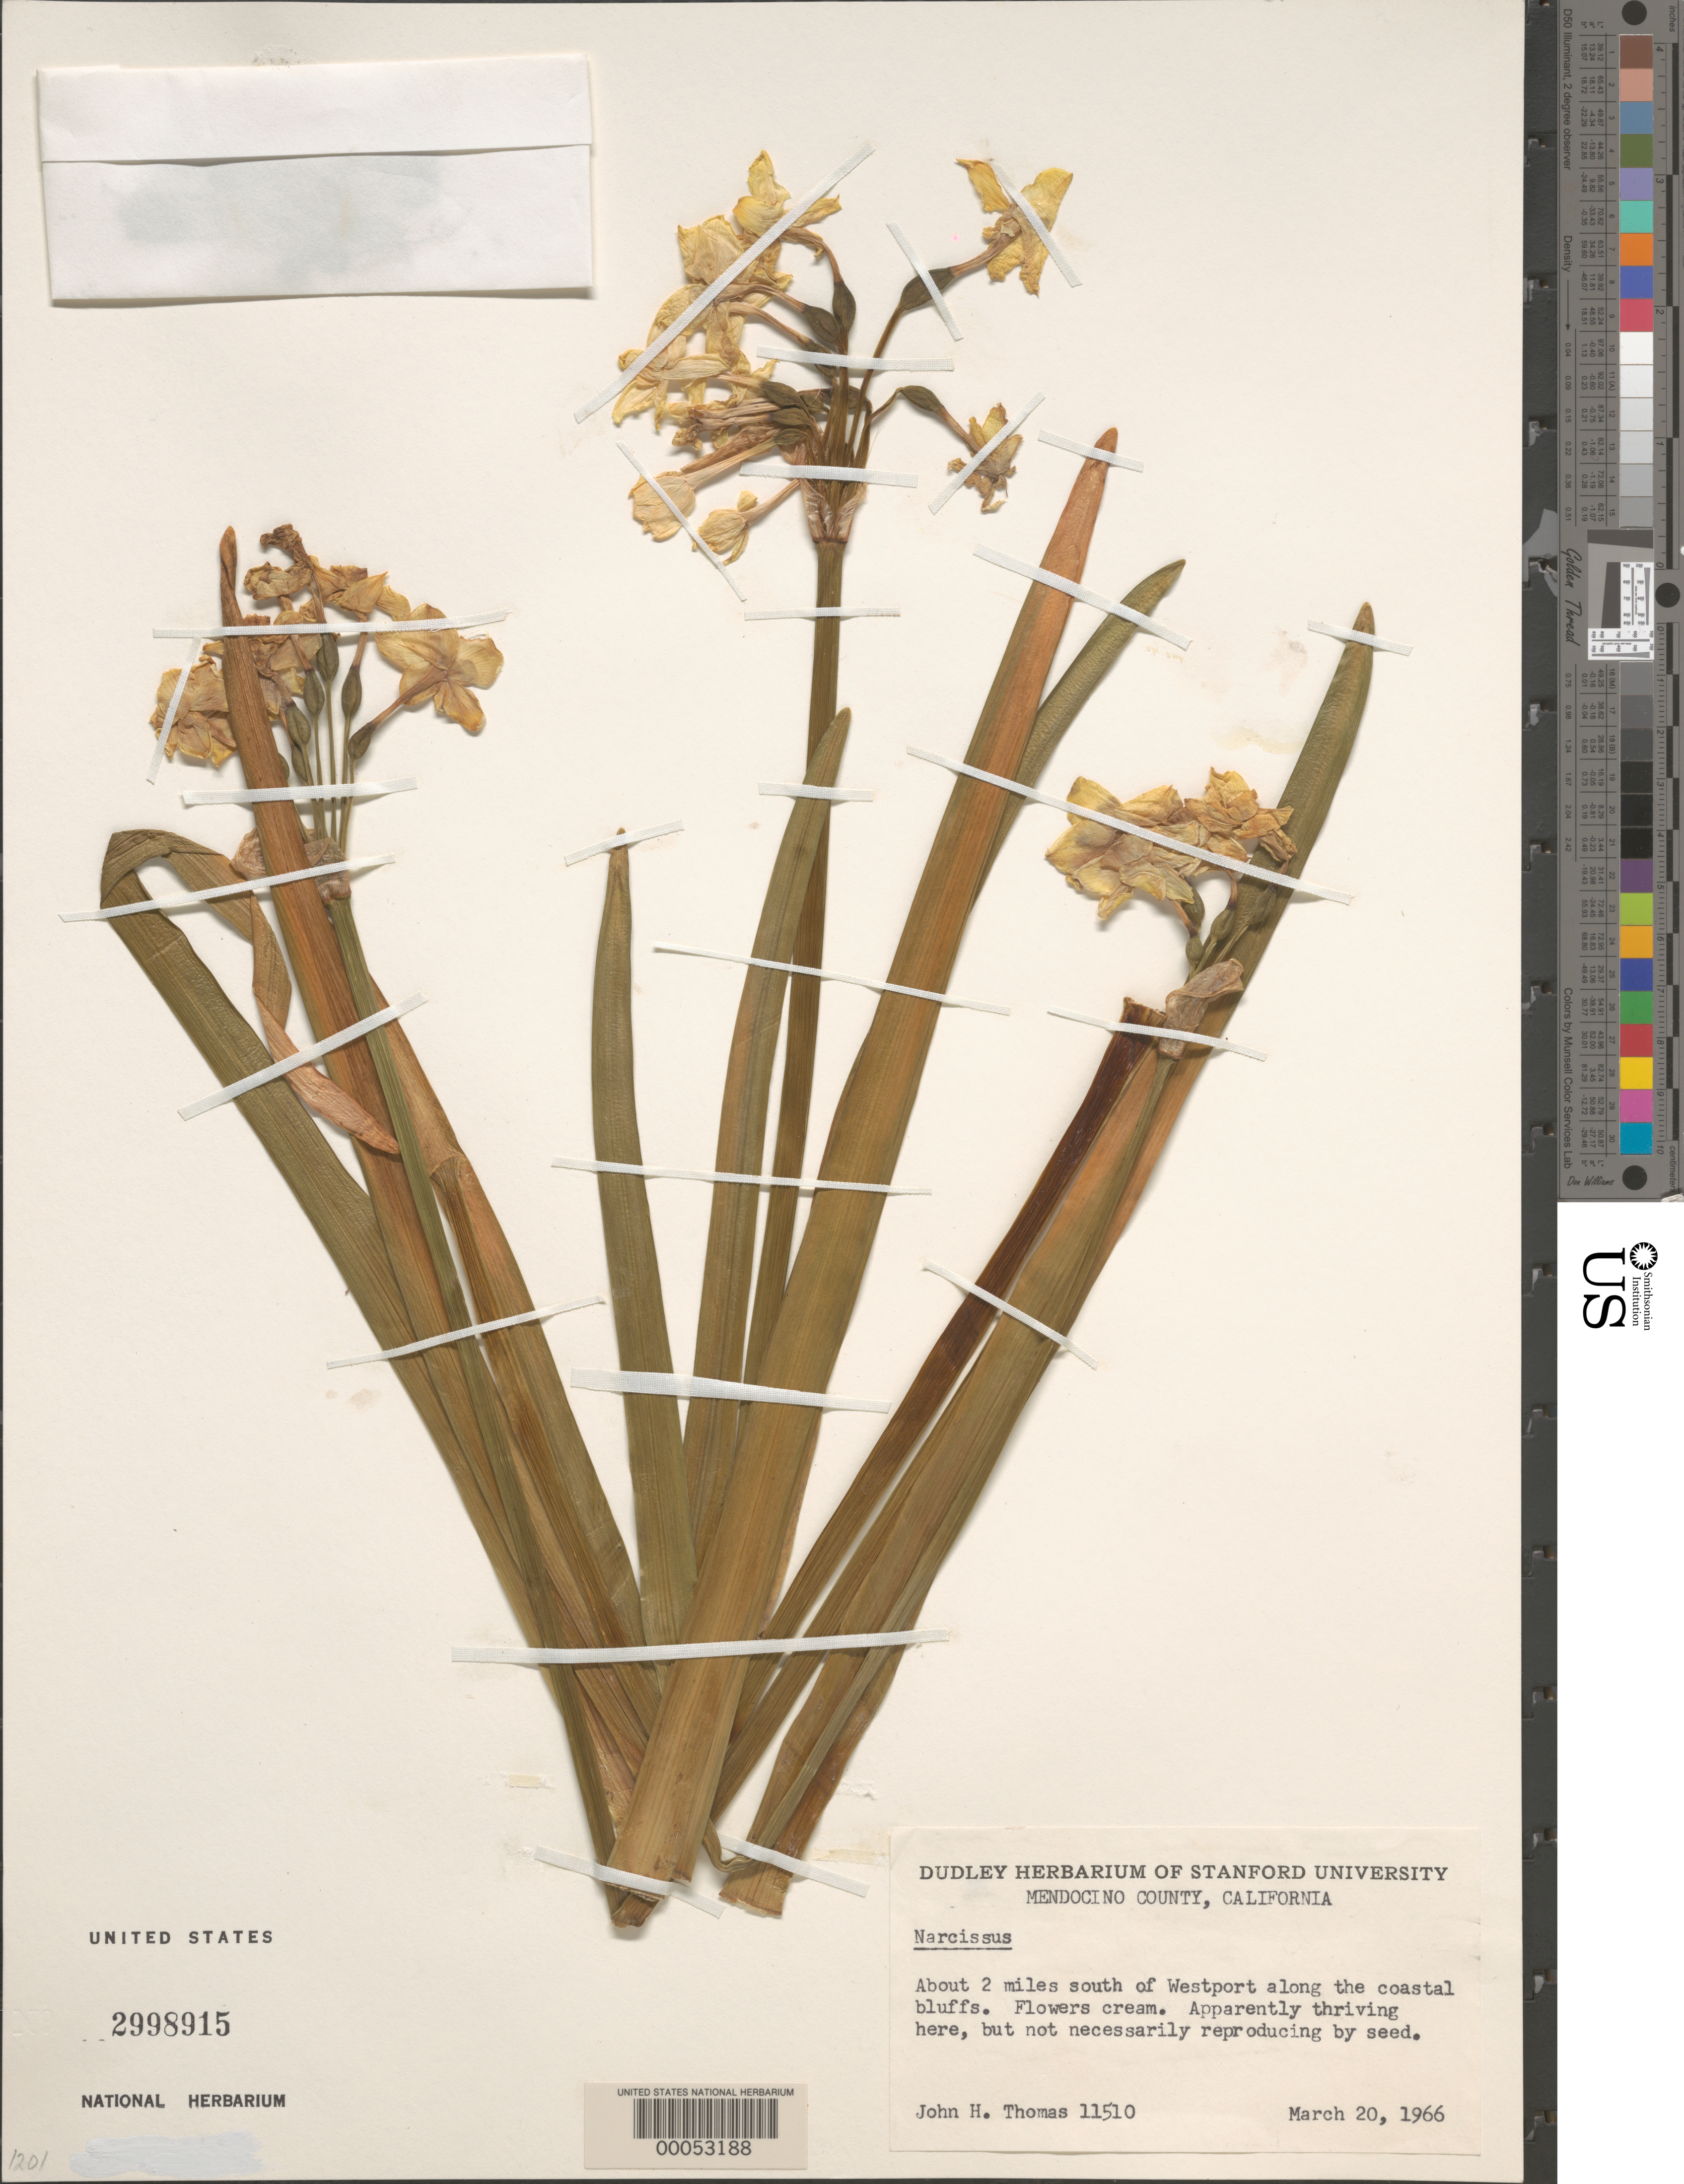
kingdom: Plantae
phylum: Tracheophyta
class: Liliopsida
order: Asparagales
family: Amaryllidaceae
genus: Narcissus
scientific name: Narcissus sp.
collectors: J. H. Thomas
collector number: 11510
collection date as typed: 20 Mar 1966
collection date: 1966-03-20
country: United States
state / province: California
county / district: Mendocino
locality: About 2 mi. s of westport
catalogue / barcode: US 2998915